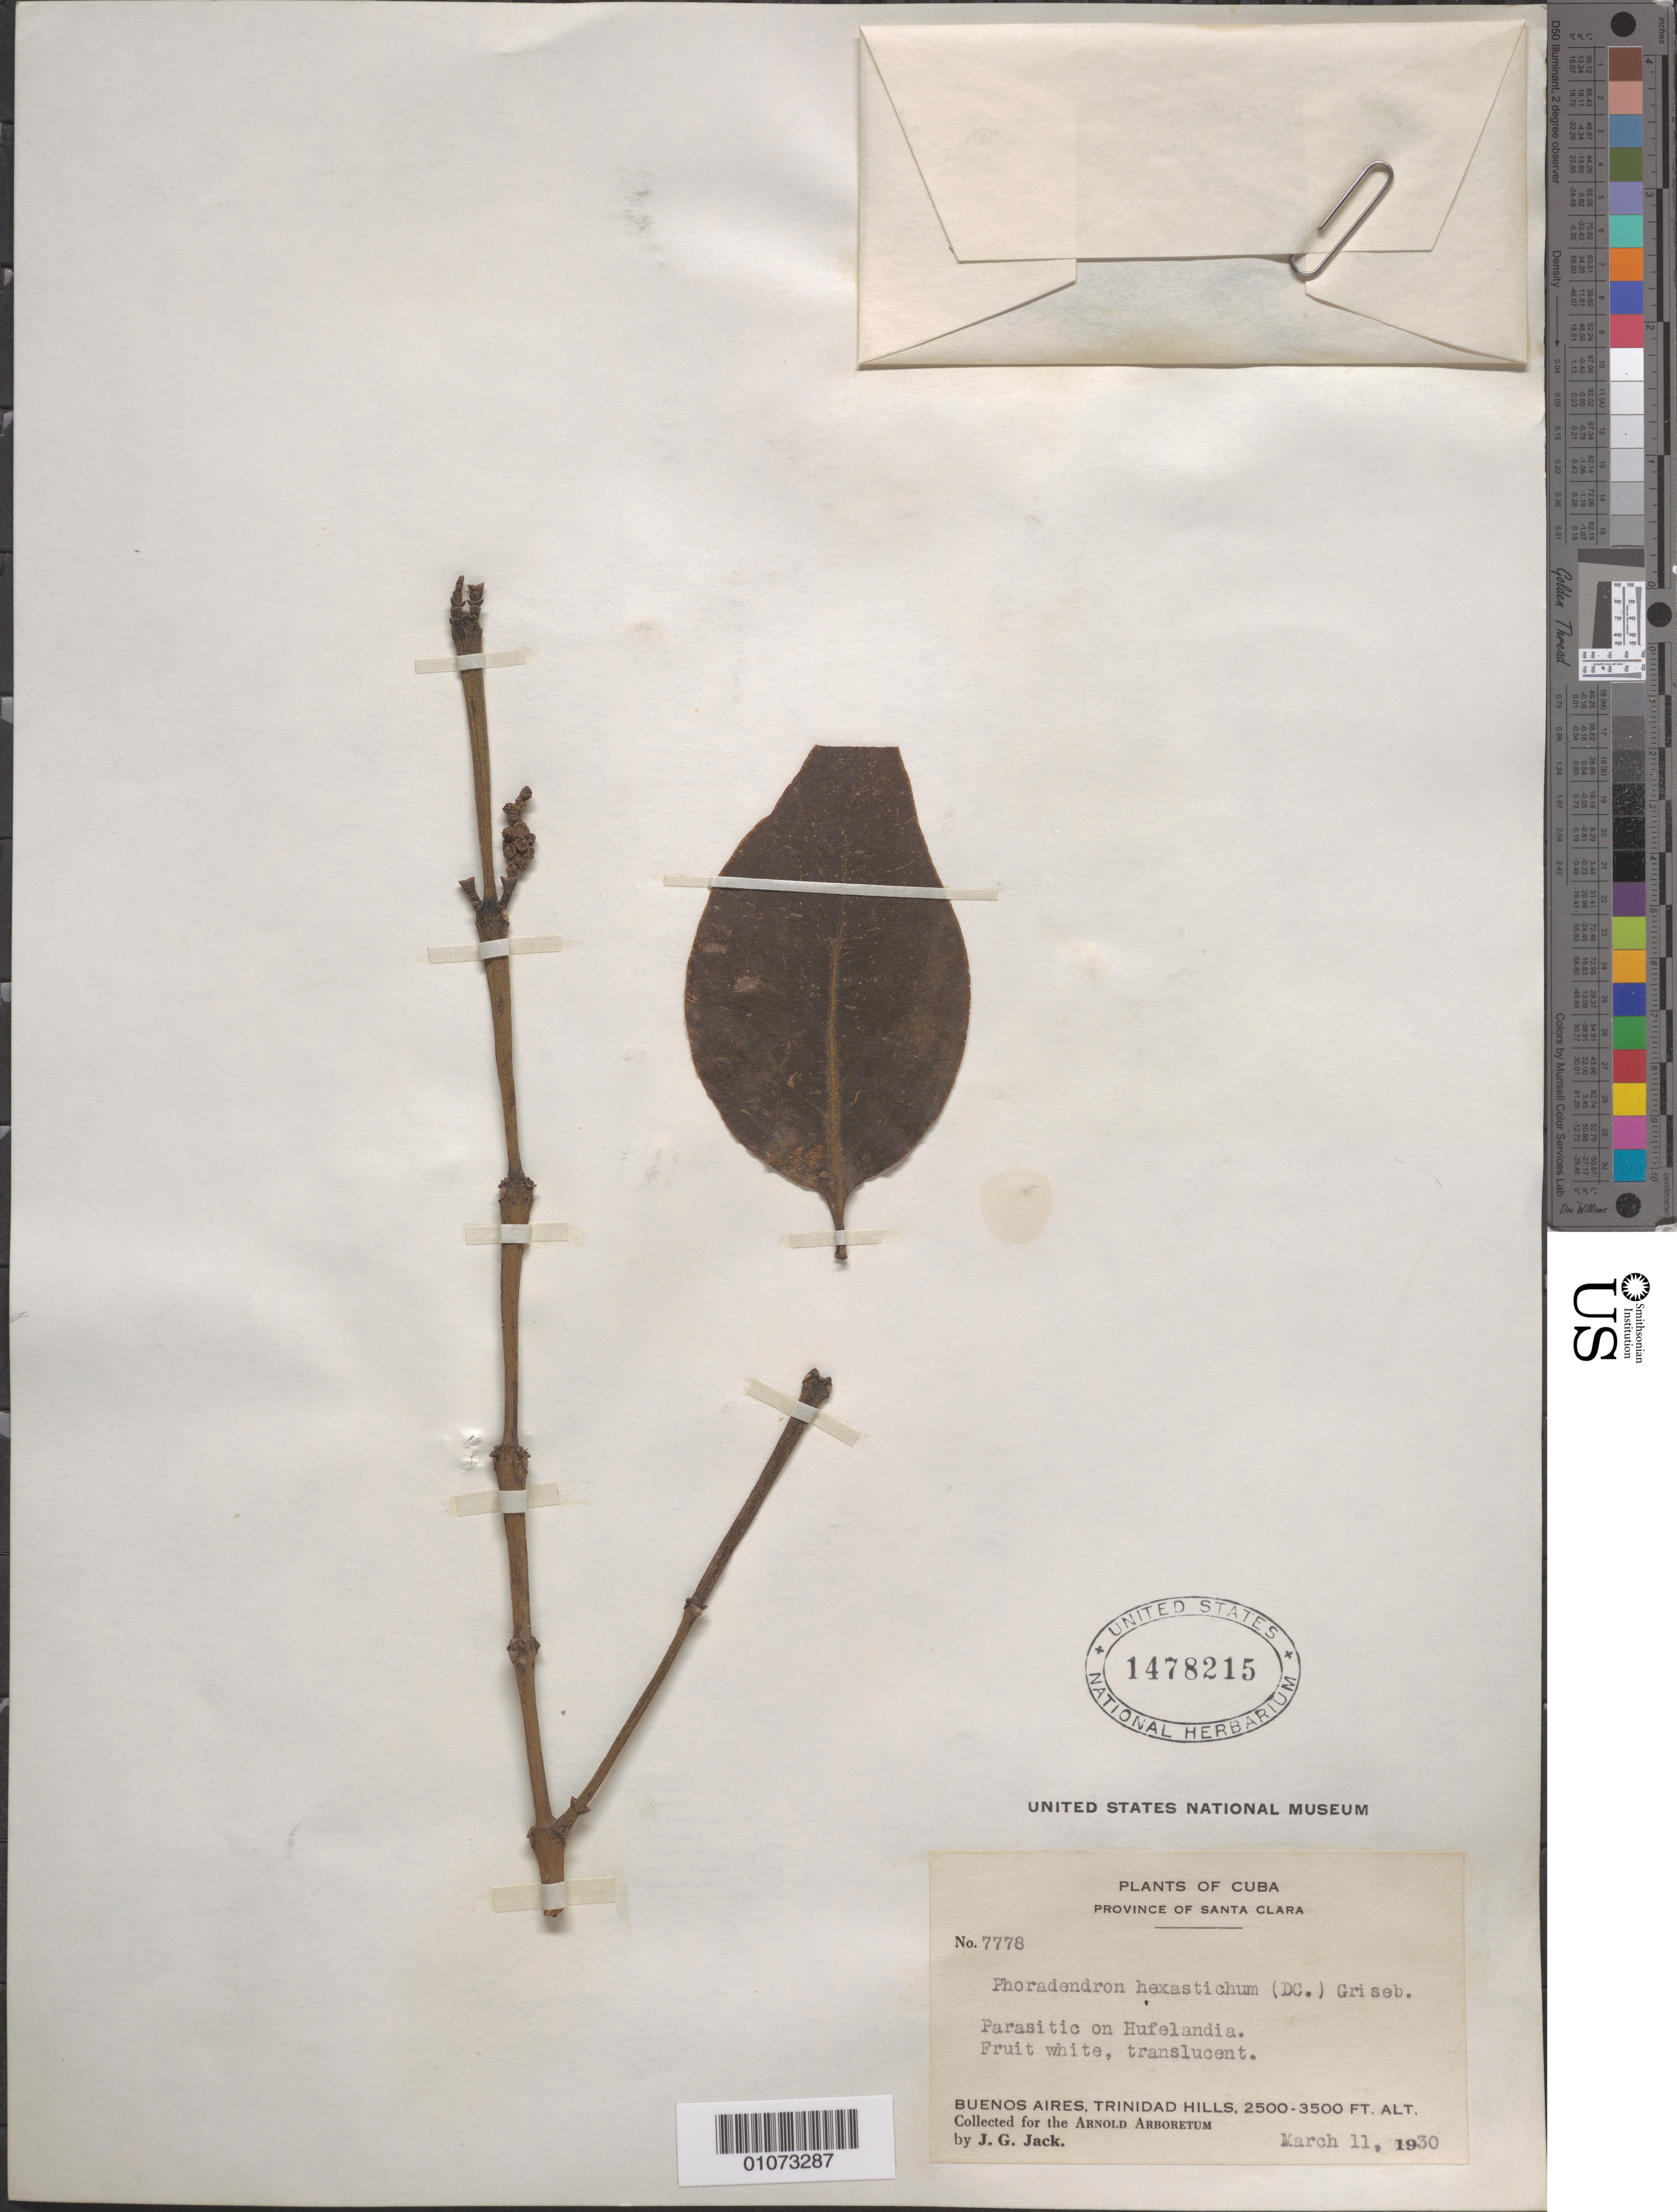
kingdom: Plantae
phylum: Tracheophyta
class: Magnoliopsida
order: Santalales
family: Viscaceae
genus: Phoradendron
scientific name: Phoradendron hexastichum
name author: (DC.) Griseb.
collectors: J. G. Jack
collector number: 7778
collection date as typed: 11 Mar 1930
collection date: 1930-03-11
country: Cuba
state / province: Villa Clara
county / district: Santa Clara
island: Cuba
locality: Trinidad Hills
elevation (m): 762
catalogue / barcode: US 1478215